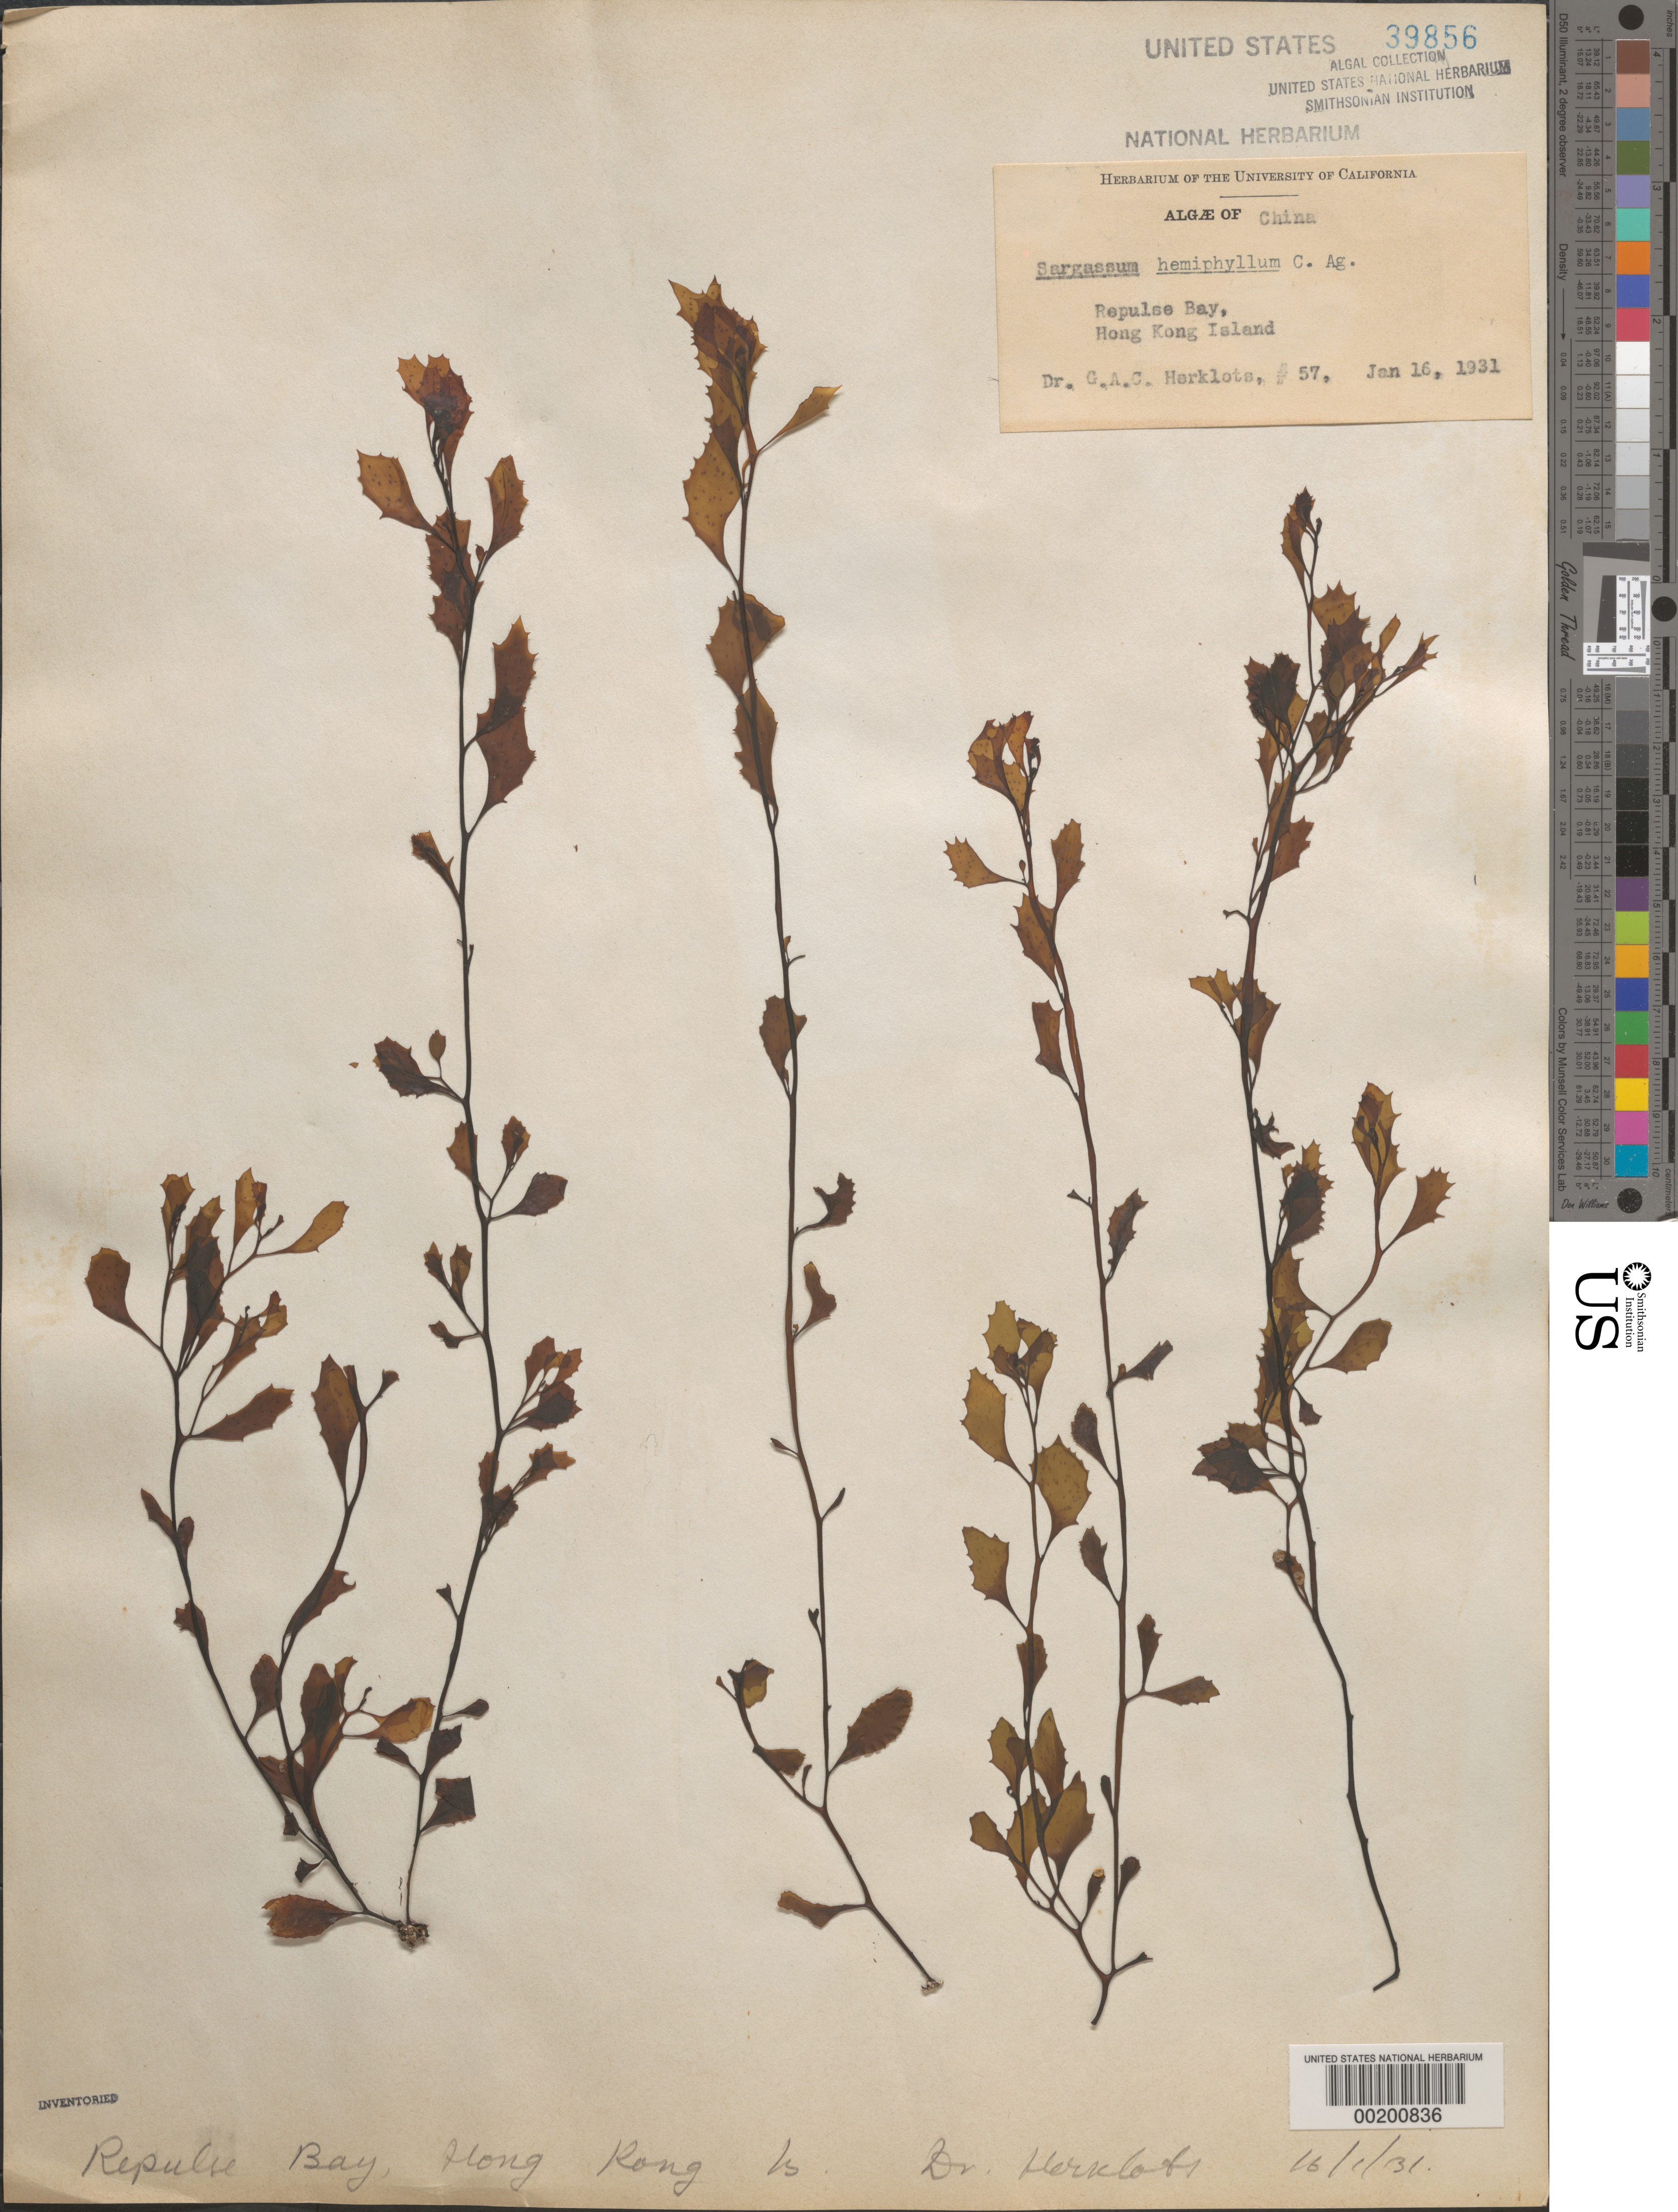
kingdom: Chromista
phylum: Ochrophyta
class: Phaeophyceae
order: Fucales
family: Sargassaceae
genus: Sargassum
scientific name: Sargassum hemiphyllum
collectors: G. Herklots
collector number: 57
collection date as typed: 16 Jan 1931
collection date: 1931-01-16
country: China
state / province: Hong Kong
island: Hong Kong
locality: Repulse Bay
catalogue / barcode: US 39856